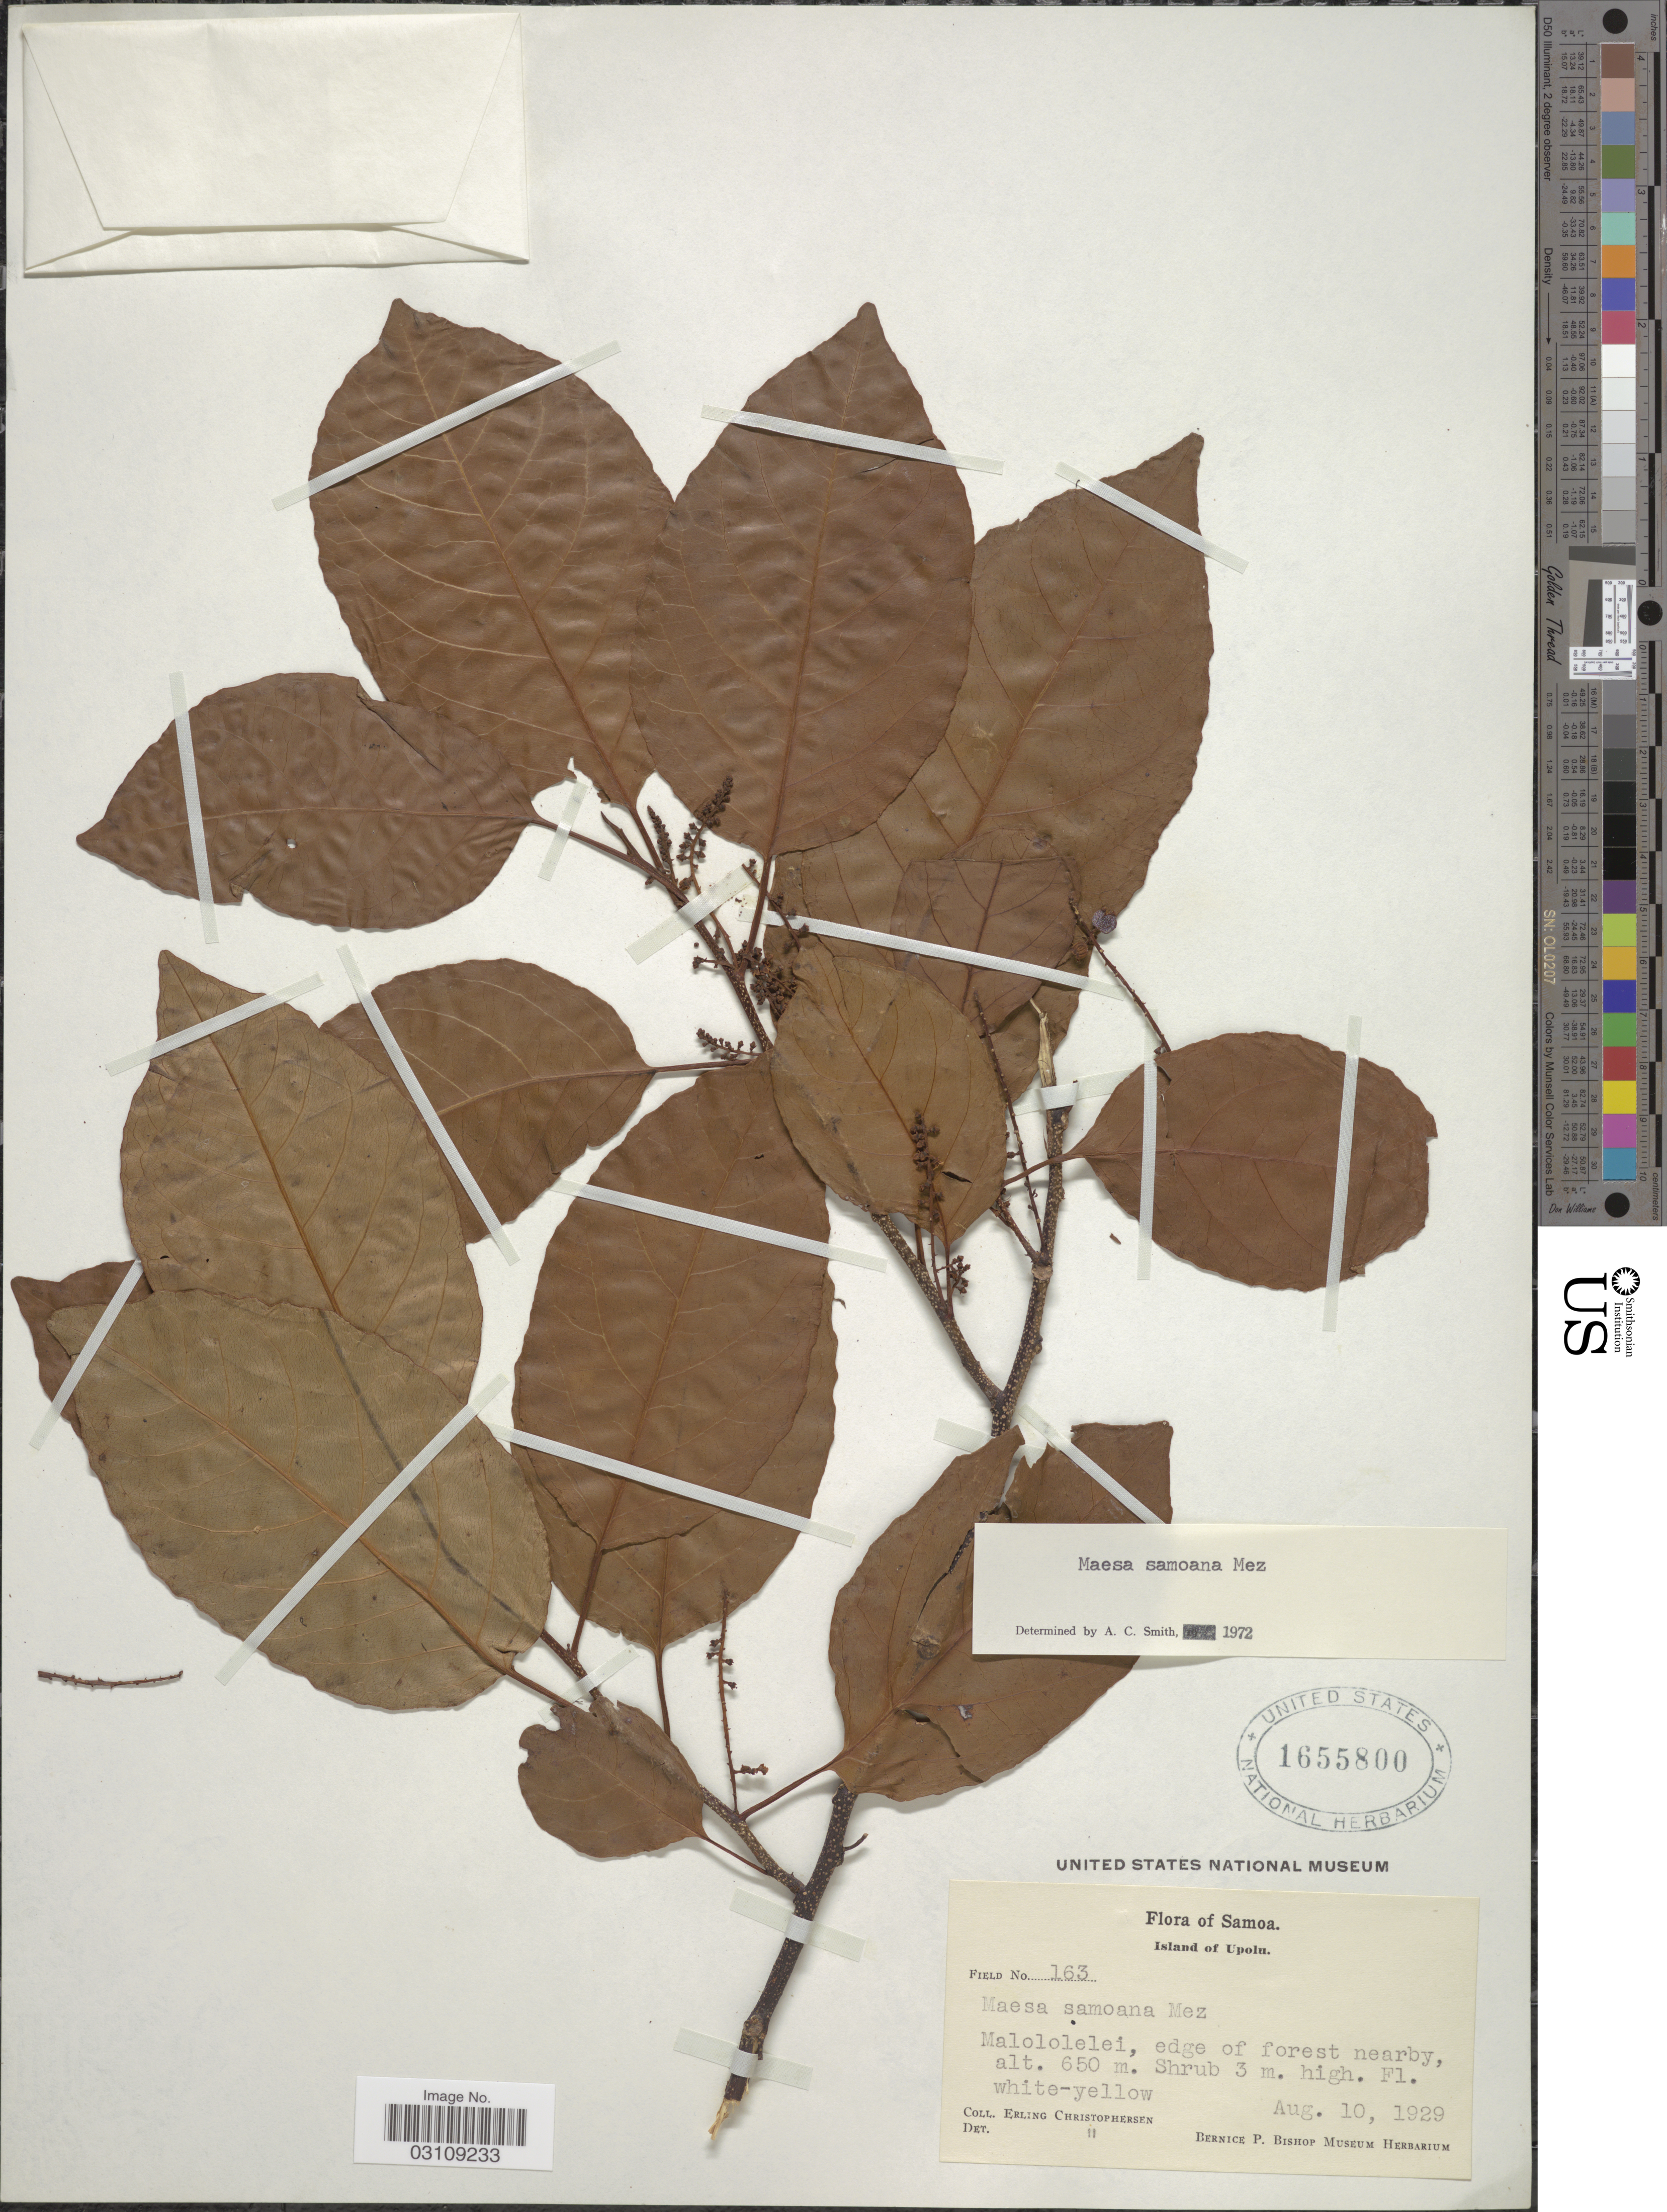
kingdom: Plantae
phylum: Tracheophyta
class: Magnoliopsida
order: Ericales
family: Primulaceae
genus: Maesa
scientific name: Maesa samoana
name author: Mez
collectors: E. Christophersen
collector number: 163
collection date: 1929-08-10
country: Samoa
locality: Samoa. Island of Upolu. Malololelei, edge of forest nearby.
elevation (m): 650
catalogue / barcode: US 1655800